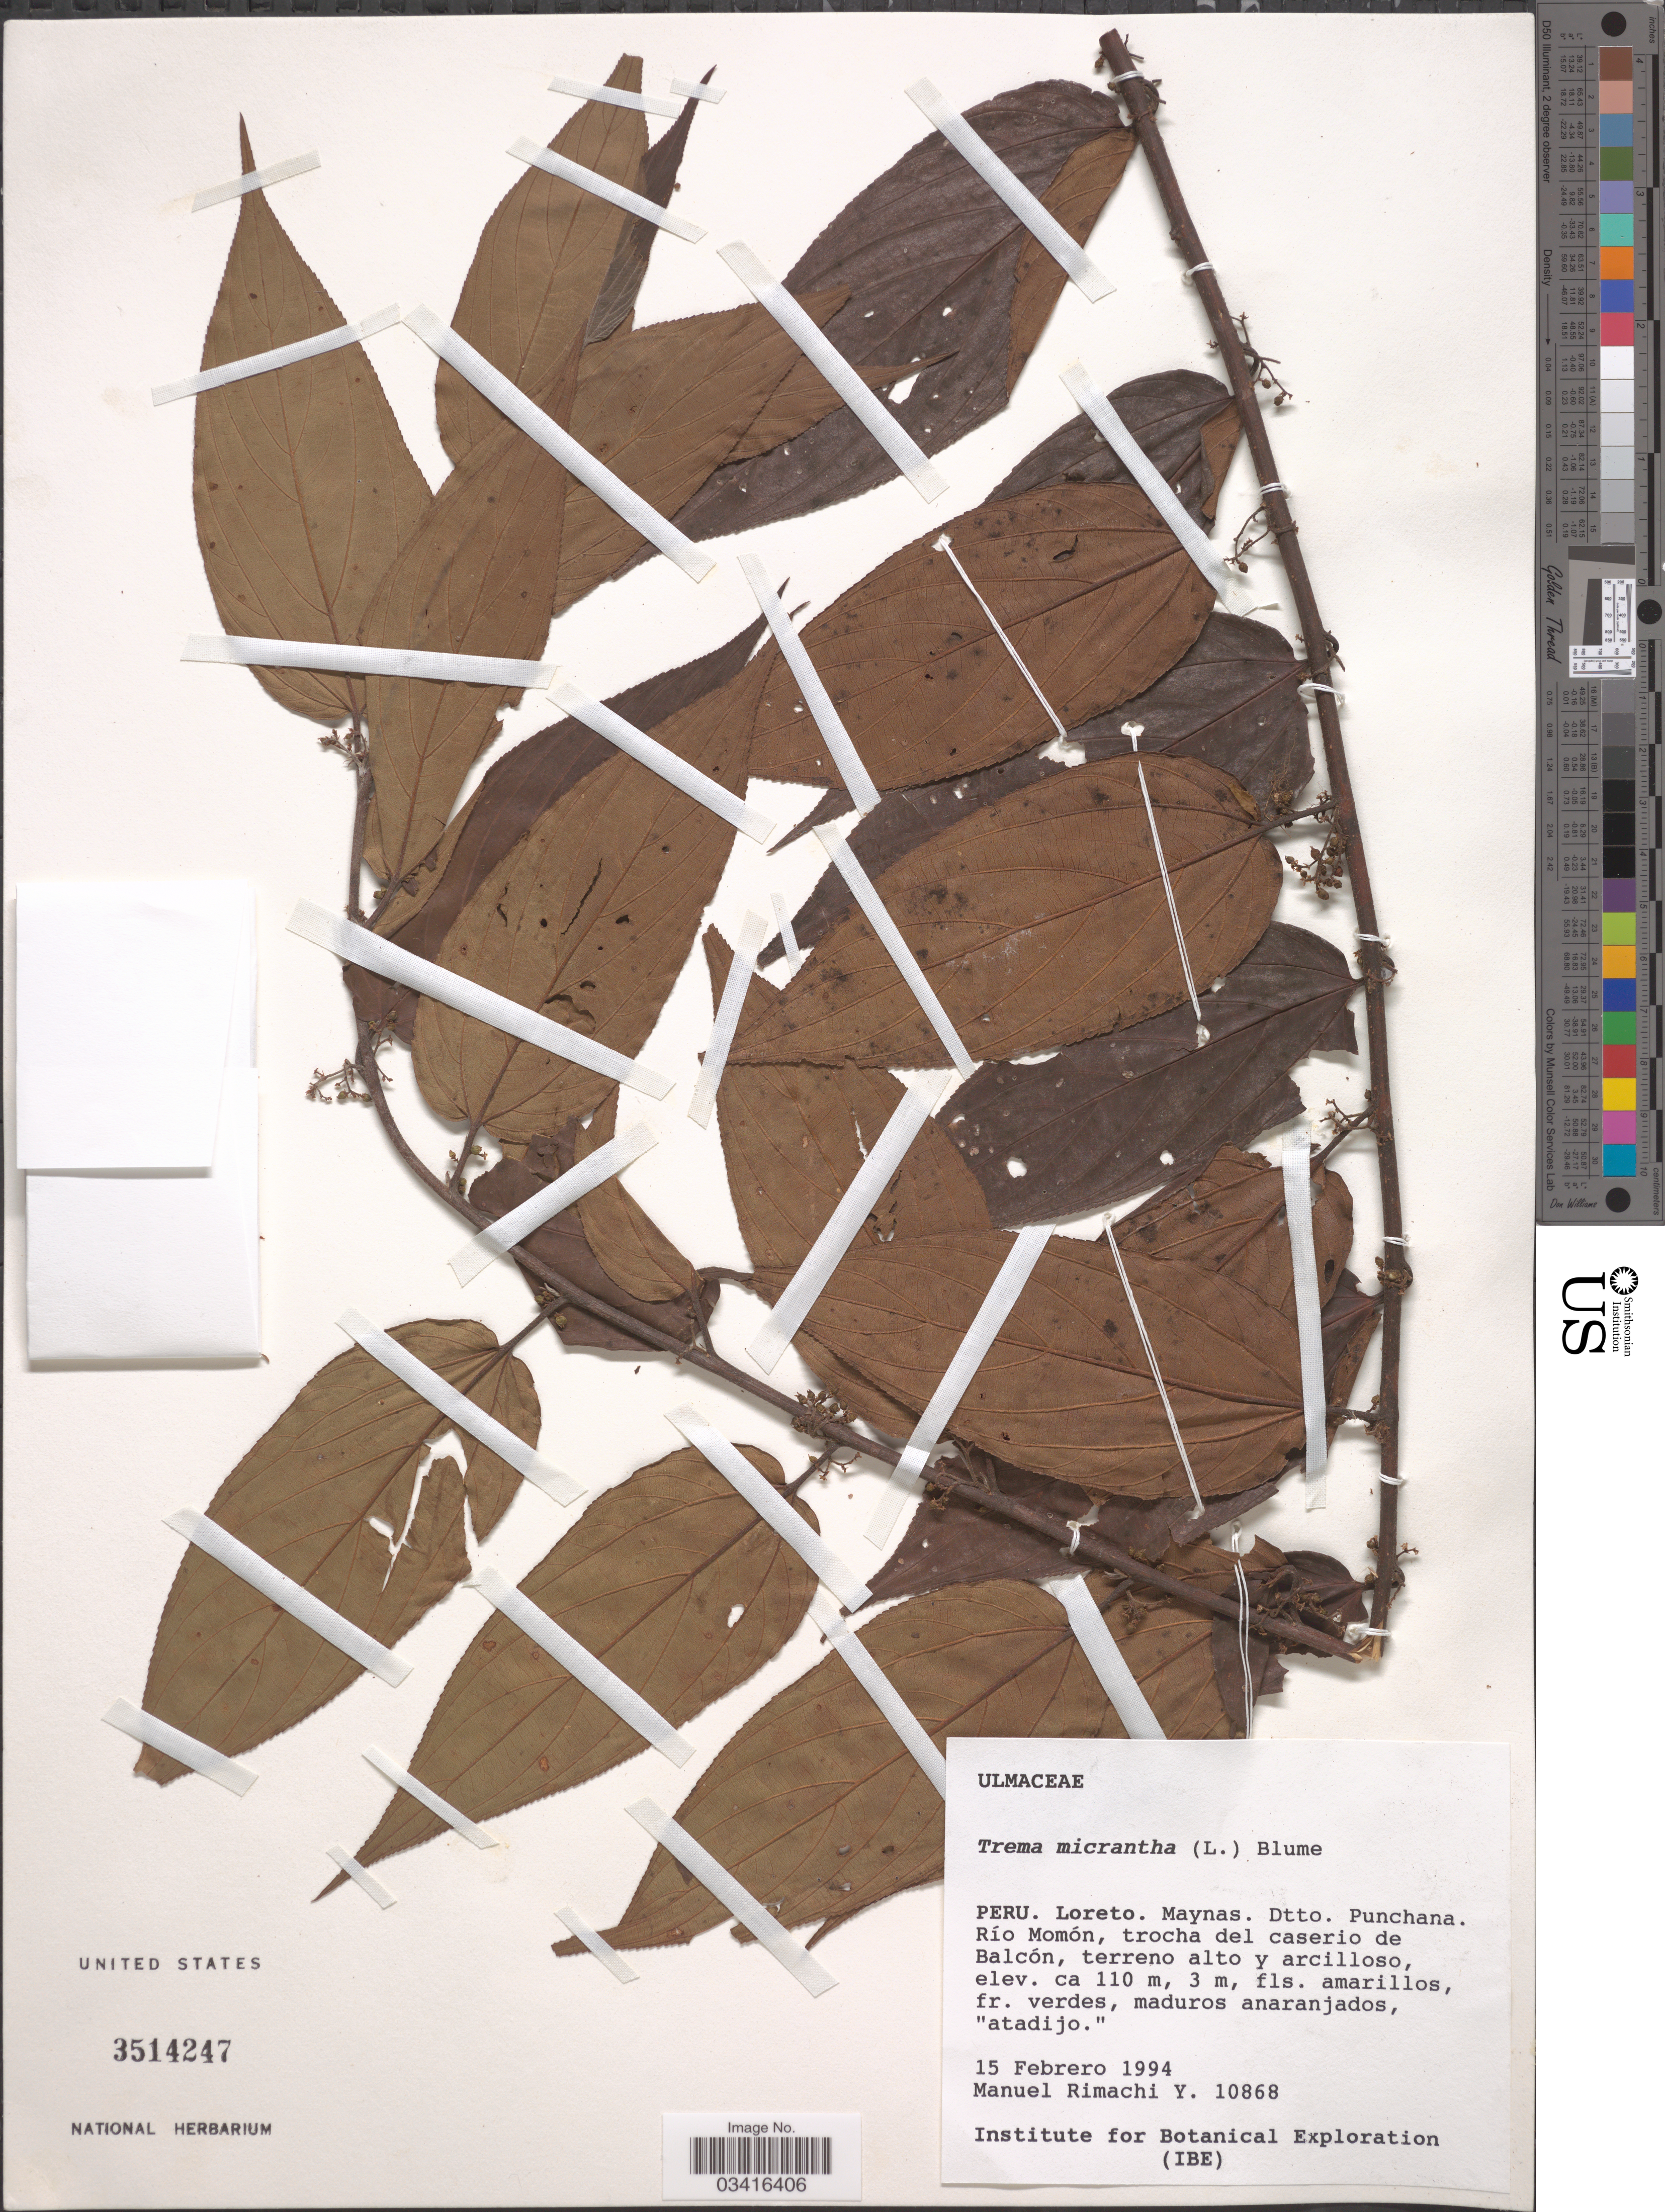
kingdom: Plantae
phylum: Tracheophyta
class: Magnoliopsida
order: Rosales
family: Cannabaceae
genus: Trema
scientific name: Trema micranthum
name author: (L.) Blume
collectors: M. Rimachi Y.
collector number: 10868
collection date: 1994-02-15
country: Peru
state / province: Loreto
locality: Maynas. Dtto. Punchana. Río Momón, trocha del caserio de Balcón.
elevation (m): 110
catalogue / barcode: US 3514247